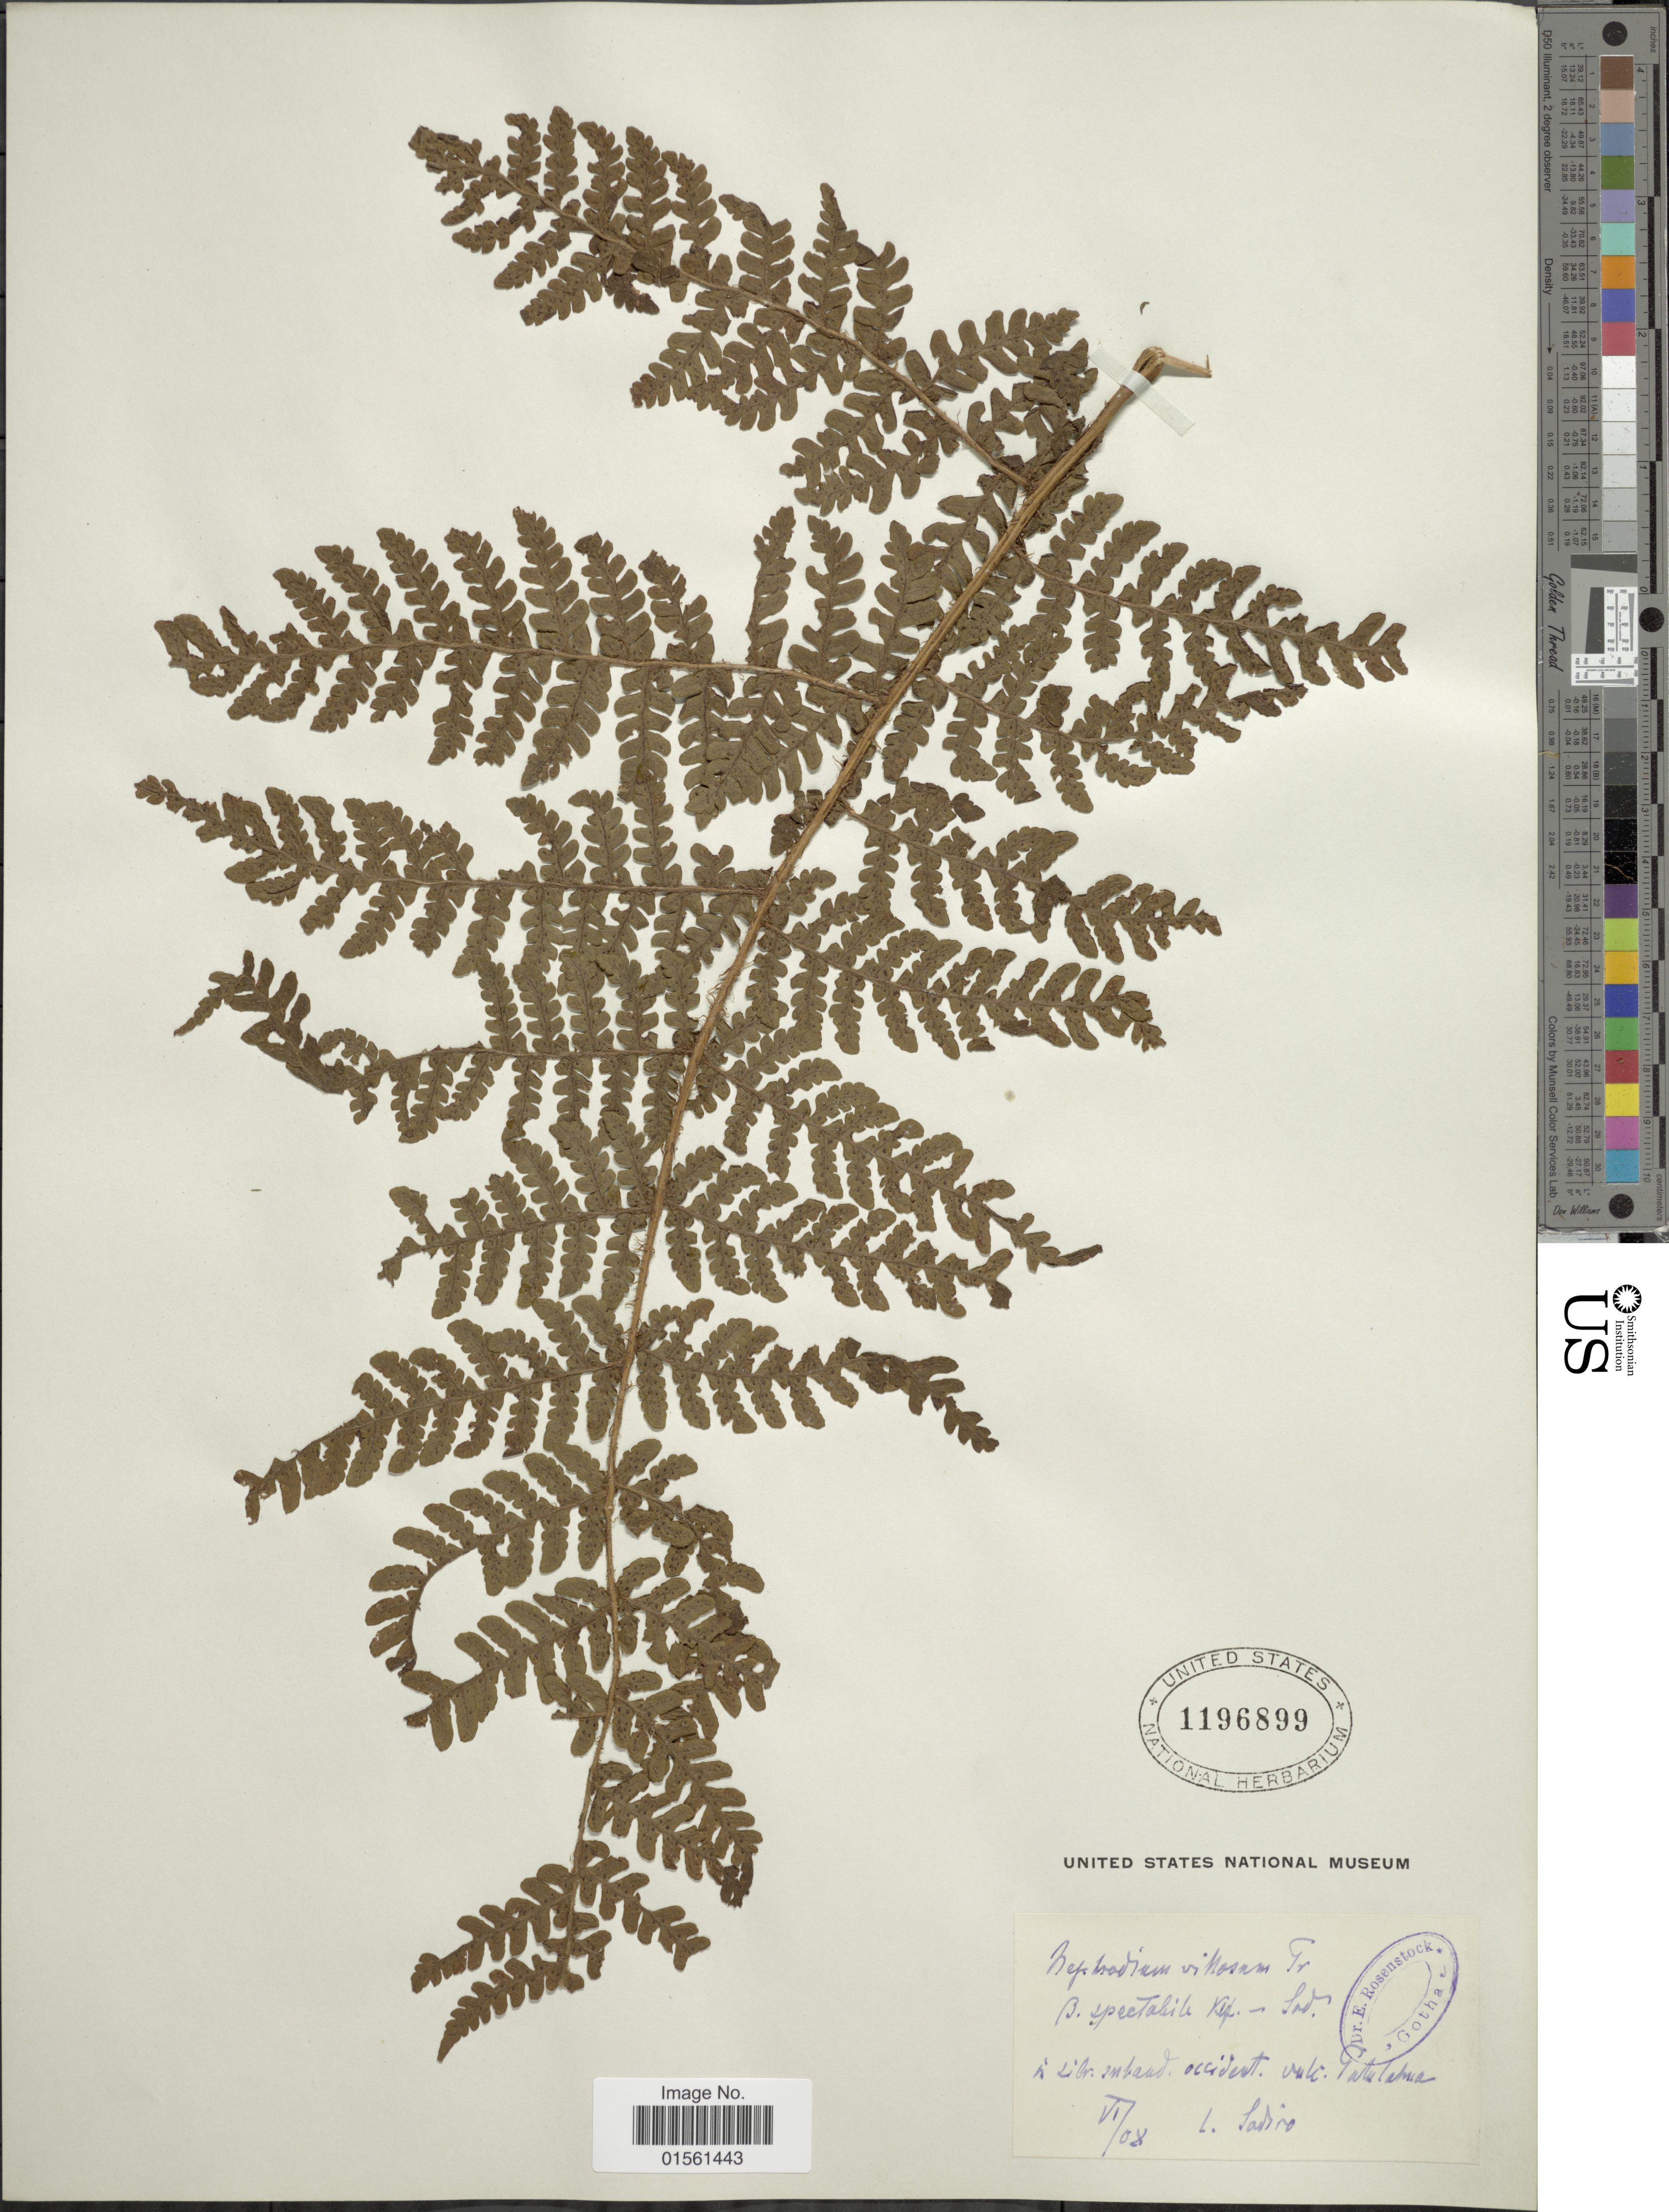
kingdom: Plantae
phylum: Tracheophyta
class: Polypodiopsida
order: Polypodiales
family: Dryopteridaceae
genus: Megalastrum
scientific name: Megalastrum sp.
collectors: Sodiro, --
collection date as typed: Transcribed d/m/y: /6/8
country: Ecuador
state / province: Pichincha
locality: In silv suband. occident. vulc. Pululahua.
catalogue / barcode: US 1196899